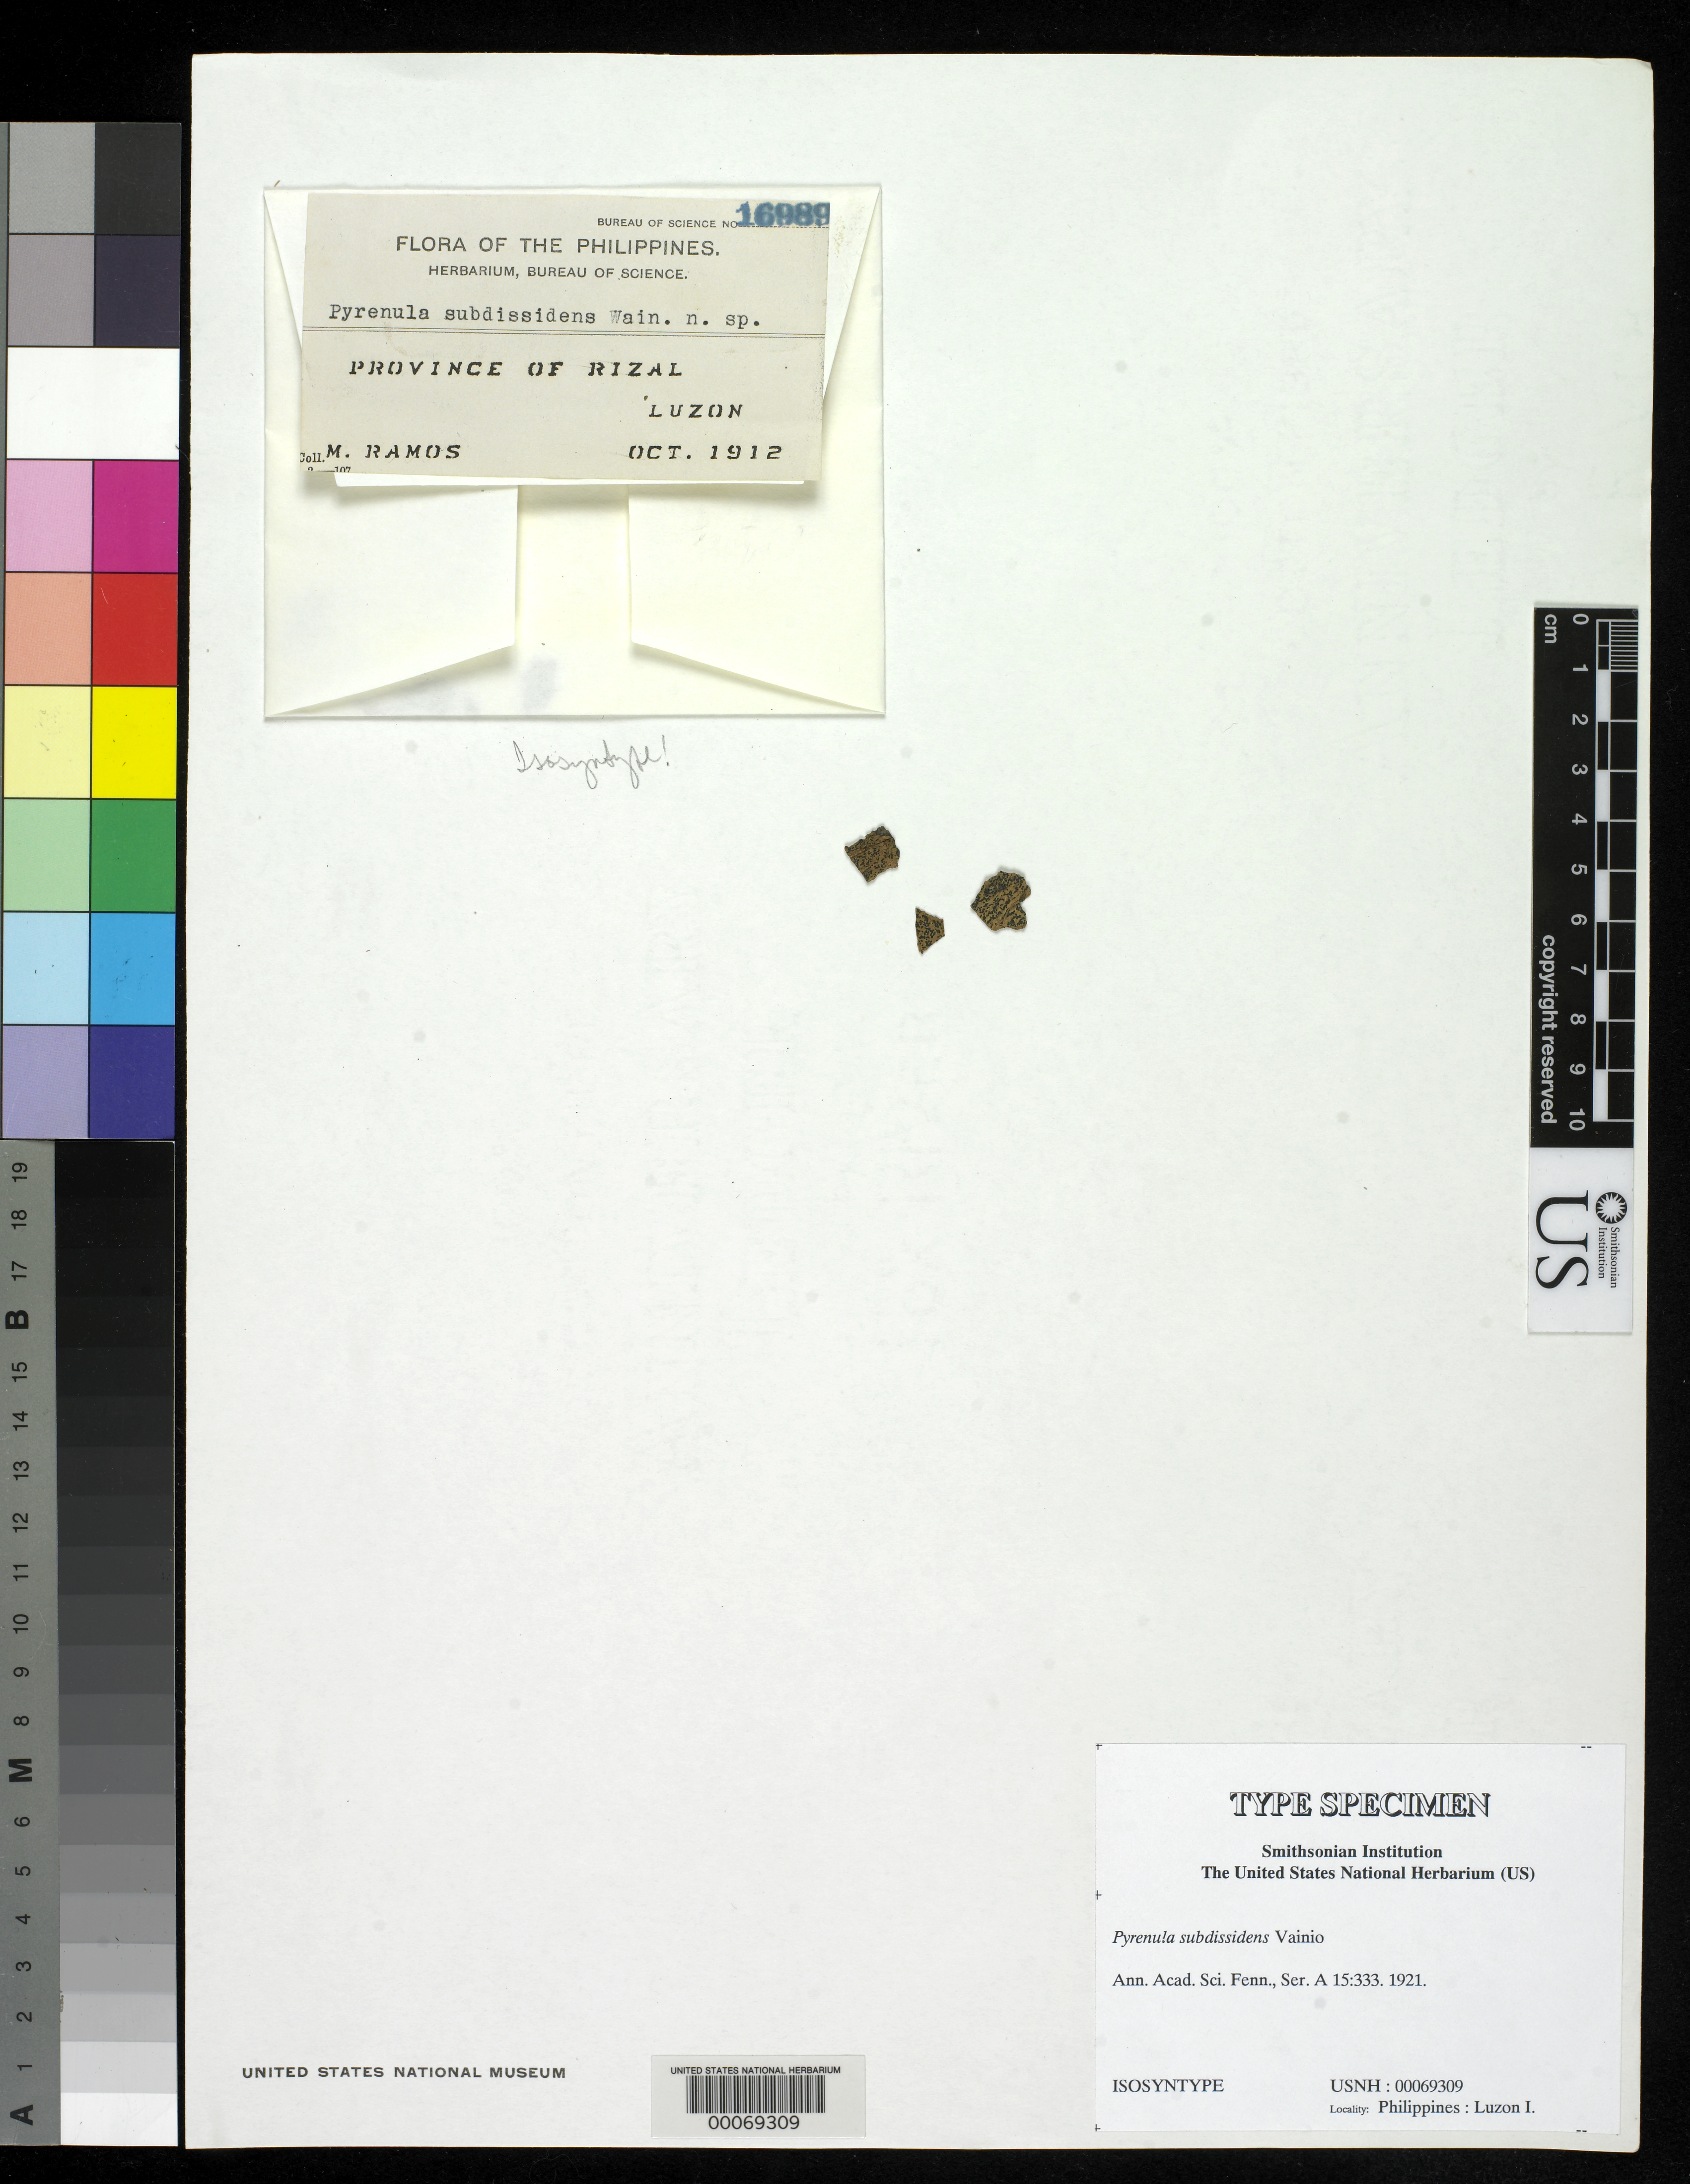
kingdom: Fungi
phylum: Ascomycota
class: Eurotiomycetes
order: Pyrenulales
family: Pyrenulaceae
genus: Pyrenula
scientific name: Pyrenula subdissidens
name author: Vain.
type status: Isosyntype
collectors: M. Ramos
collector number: Bur. Sci. 16989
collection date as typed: Oct 1912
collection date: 1912-10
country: Philippines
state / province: Calabarzon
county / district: Rizal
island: Luzon